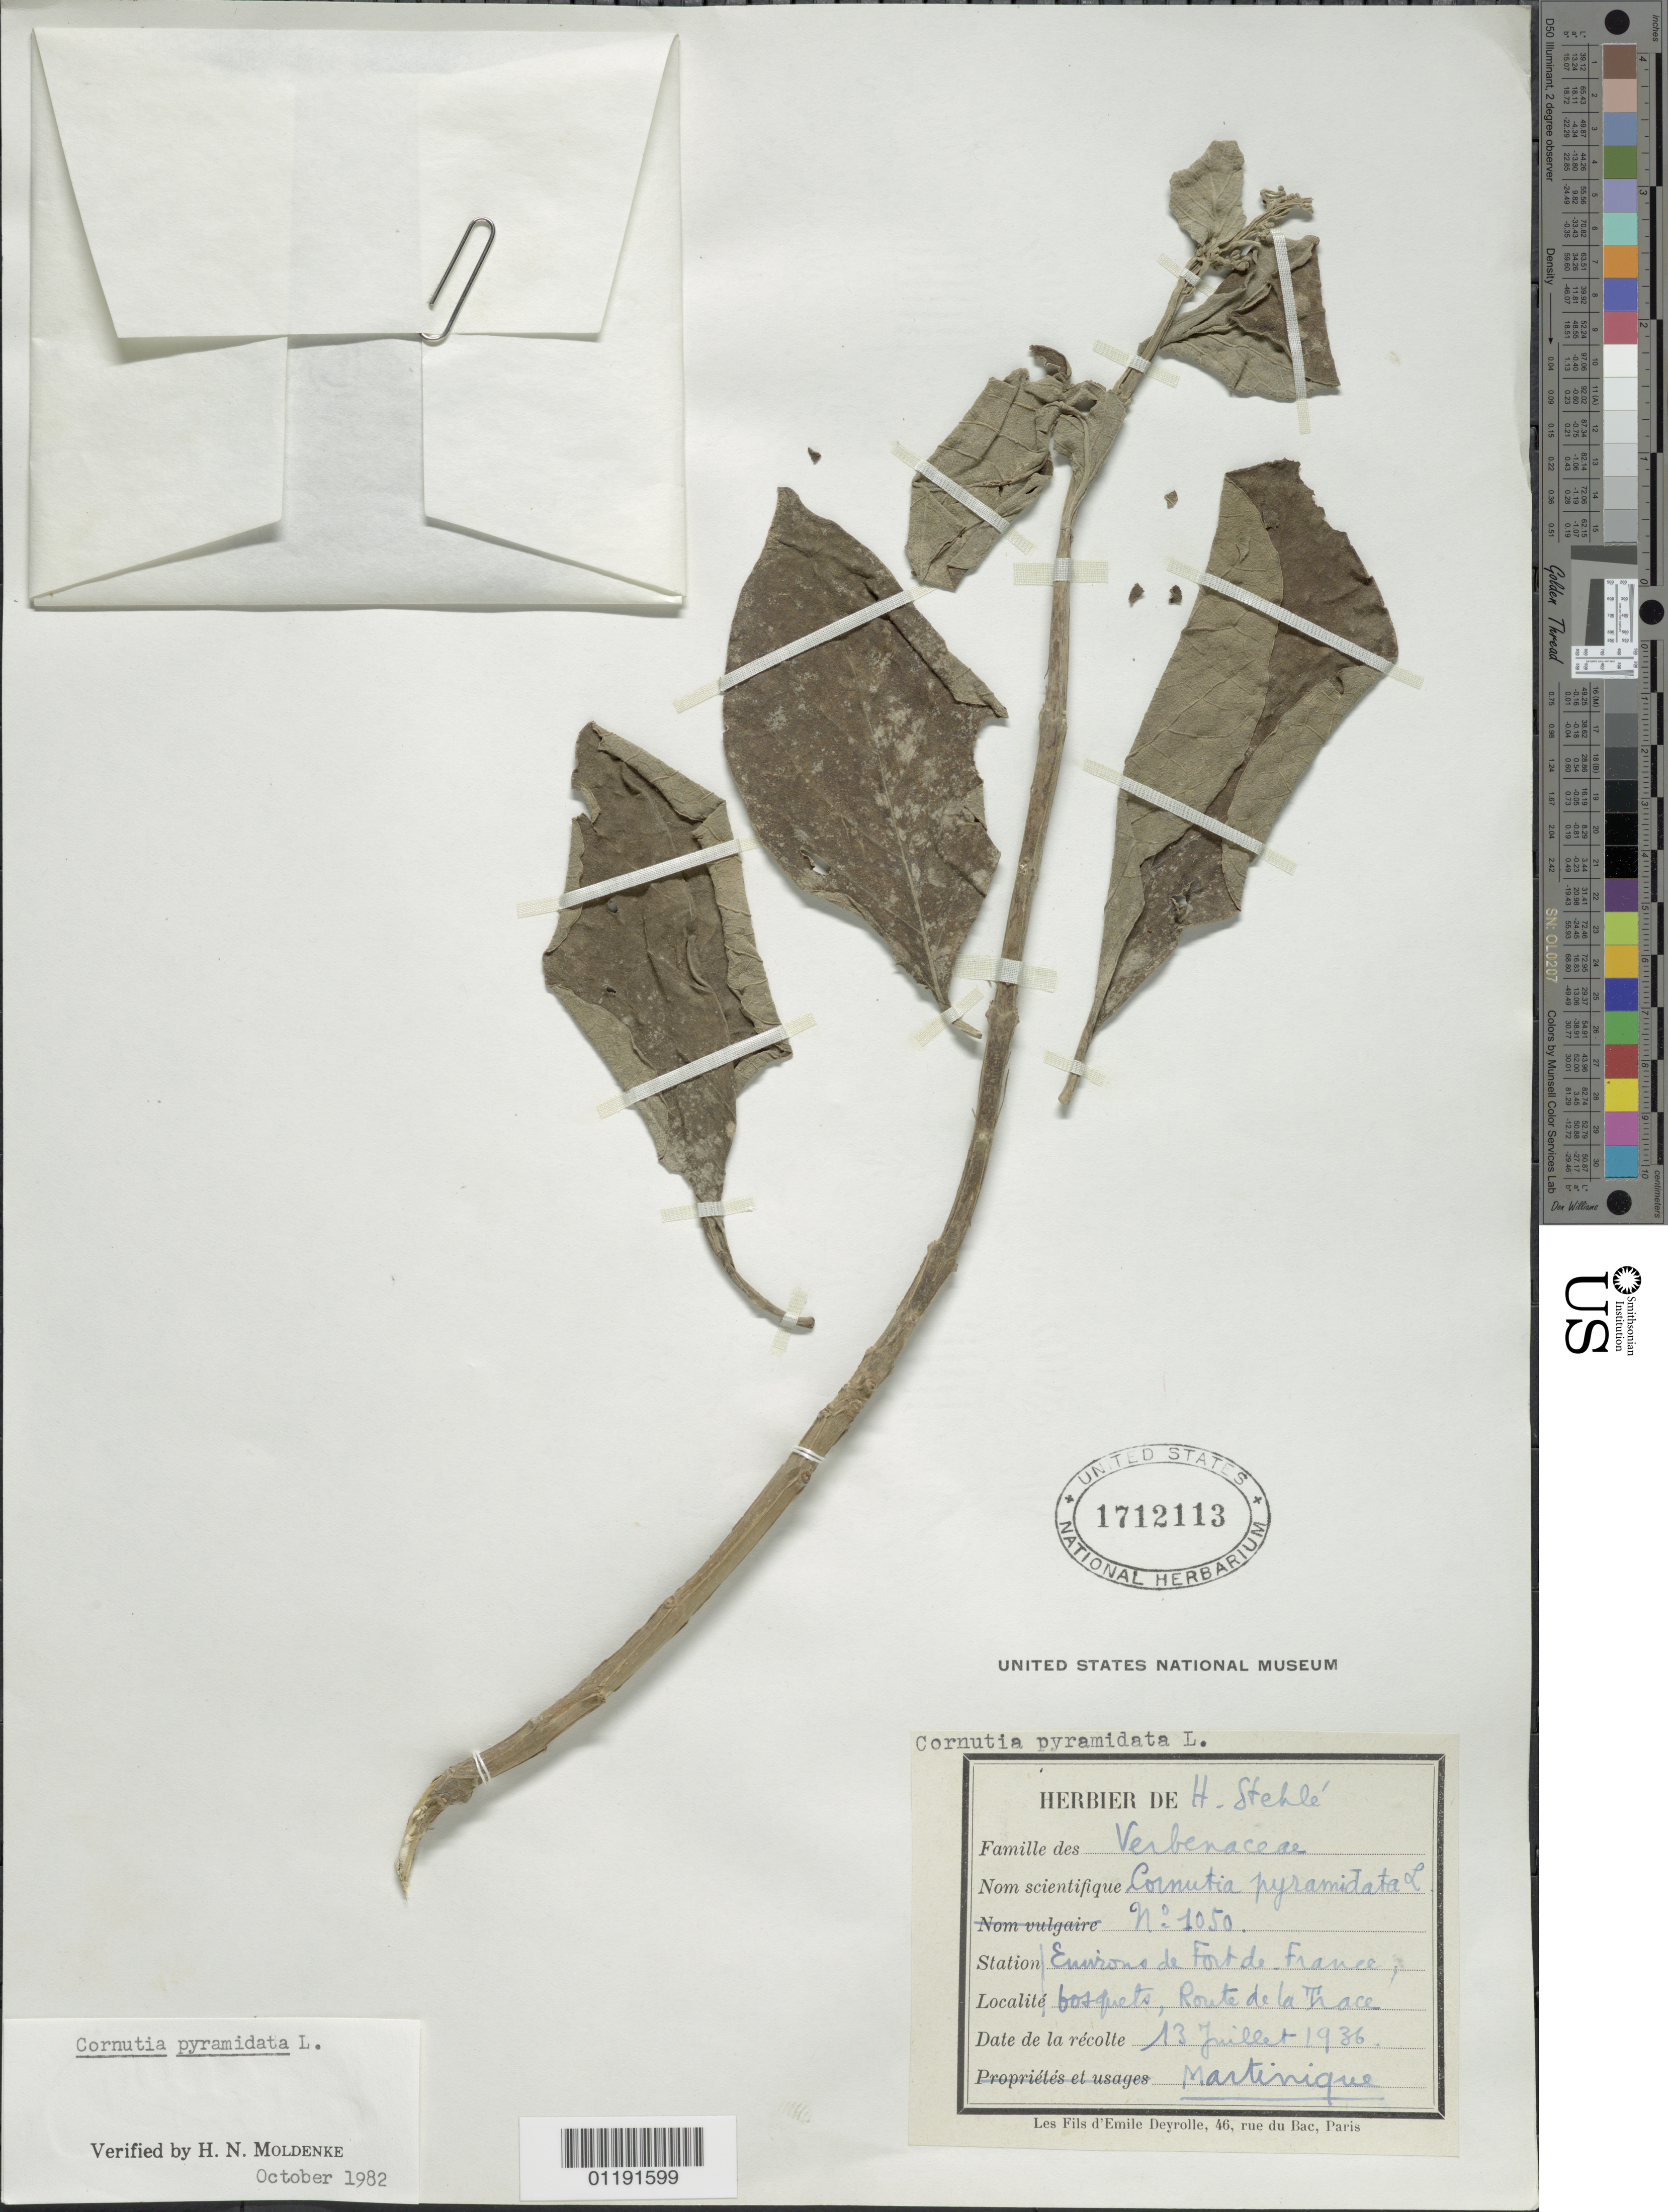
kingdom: Plantae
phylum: Tracheophyta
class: Magnoliopsida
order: Lamiales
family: Lamiaceae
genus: Cornutia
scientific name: Cornutia pyramidata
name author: L.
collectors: H. Stehlé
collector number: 1050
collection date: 1936-07-13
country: Martinique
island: Martinique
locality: Fort de France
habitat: Road, grove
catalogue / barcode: US 1712113